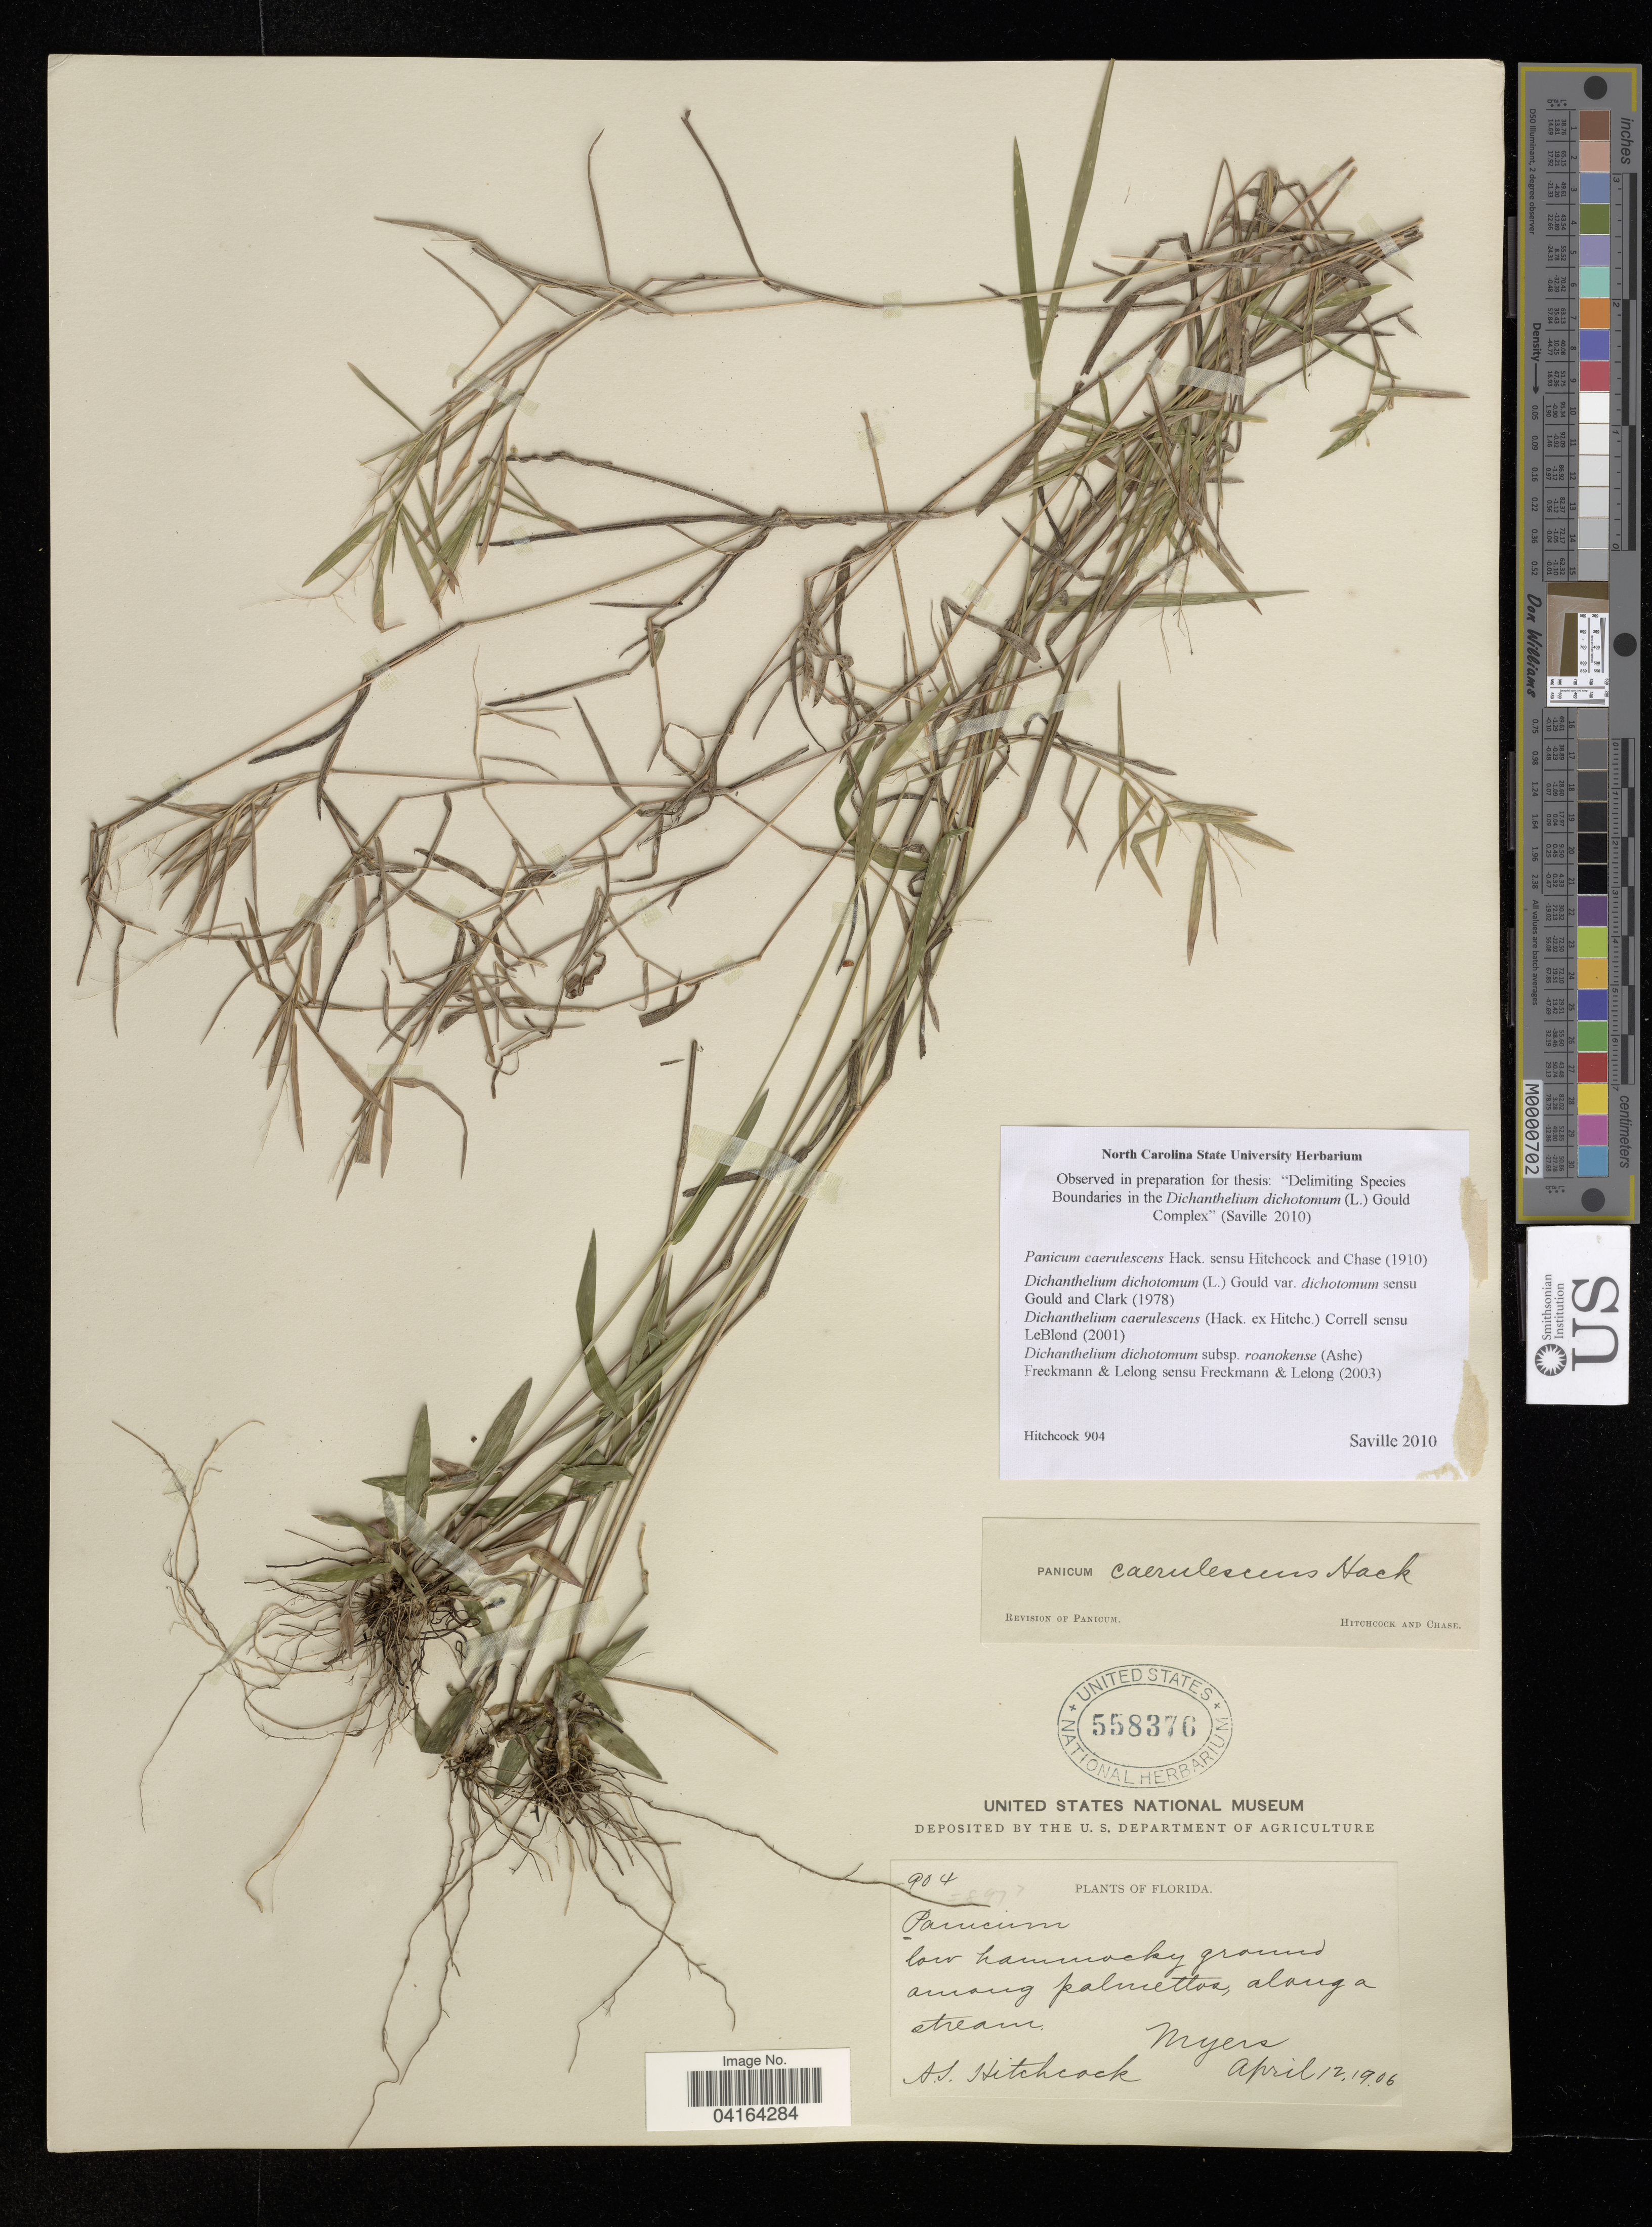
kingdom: Plantae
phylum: Tracheophyta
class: Liliopsida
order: Poales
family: Poaceae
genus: Dichanthelium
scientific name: Dichanthelium dichotomum subsp. roanokense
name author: (Ashe) LeBlond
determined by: Saville, A. C., (NCSC), North Carolina State University (UNITED STATES)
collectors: A. Hitchcock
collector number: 904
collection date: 1906-04-12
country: United States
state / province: Florida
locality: Among palmettes, along a stream. Myers.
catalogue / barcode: US 558376